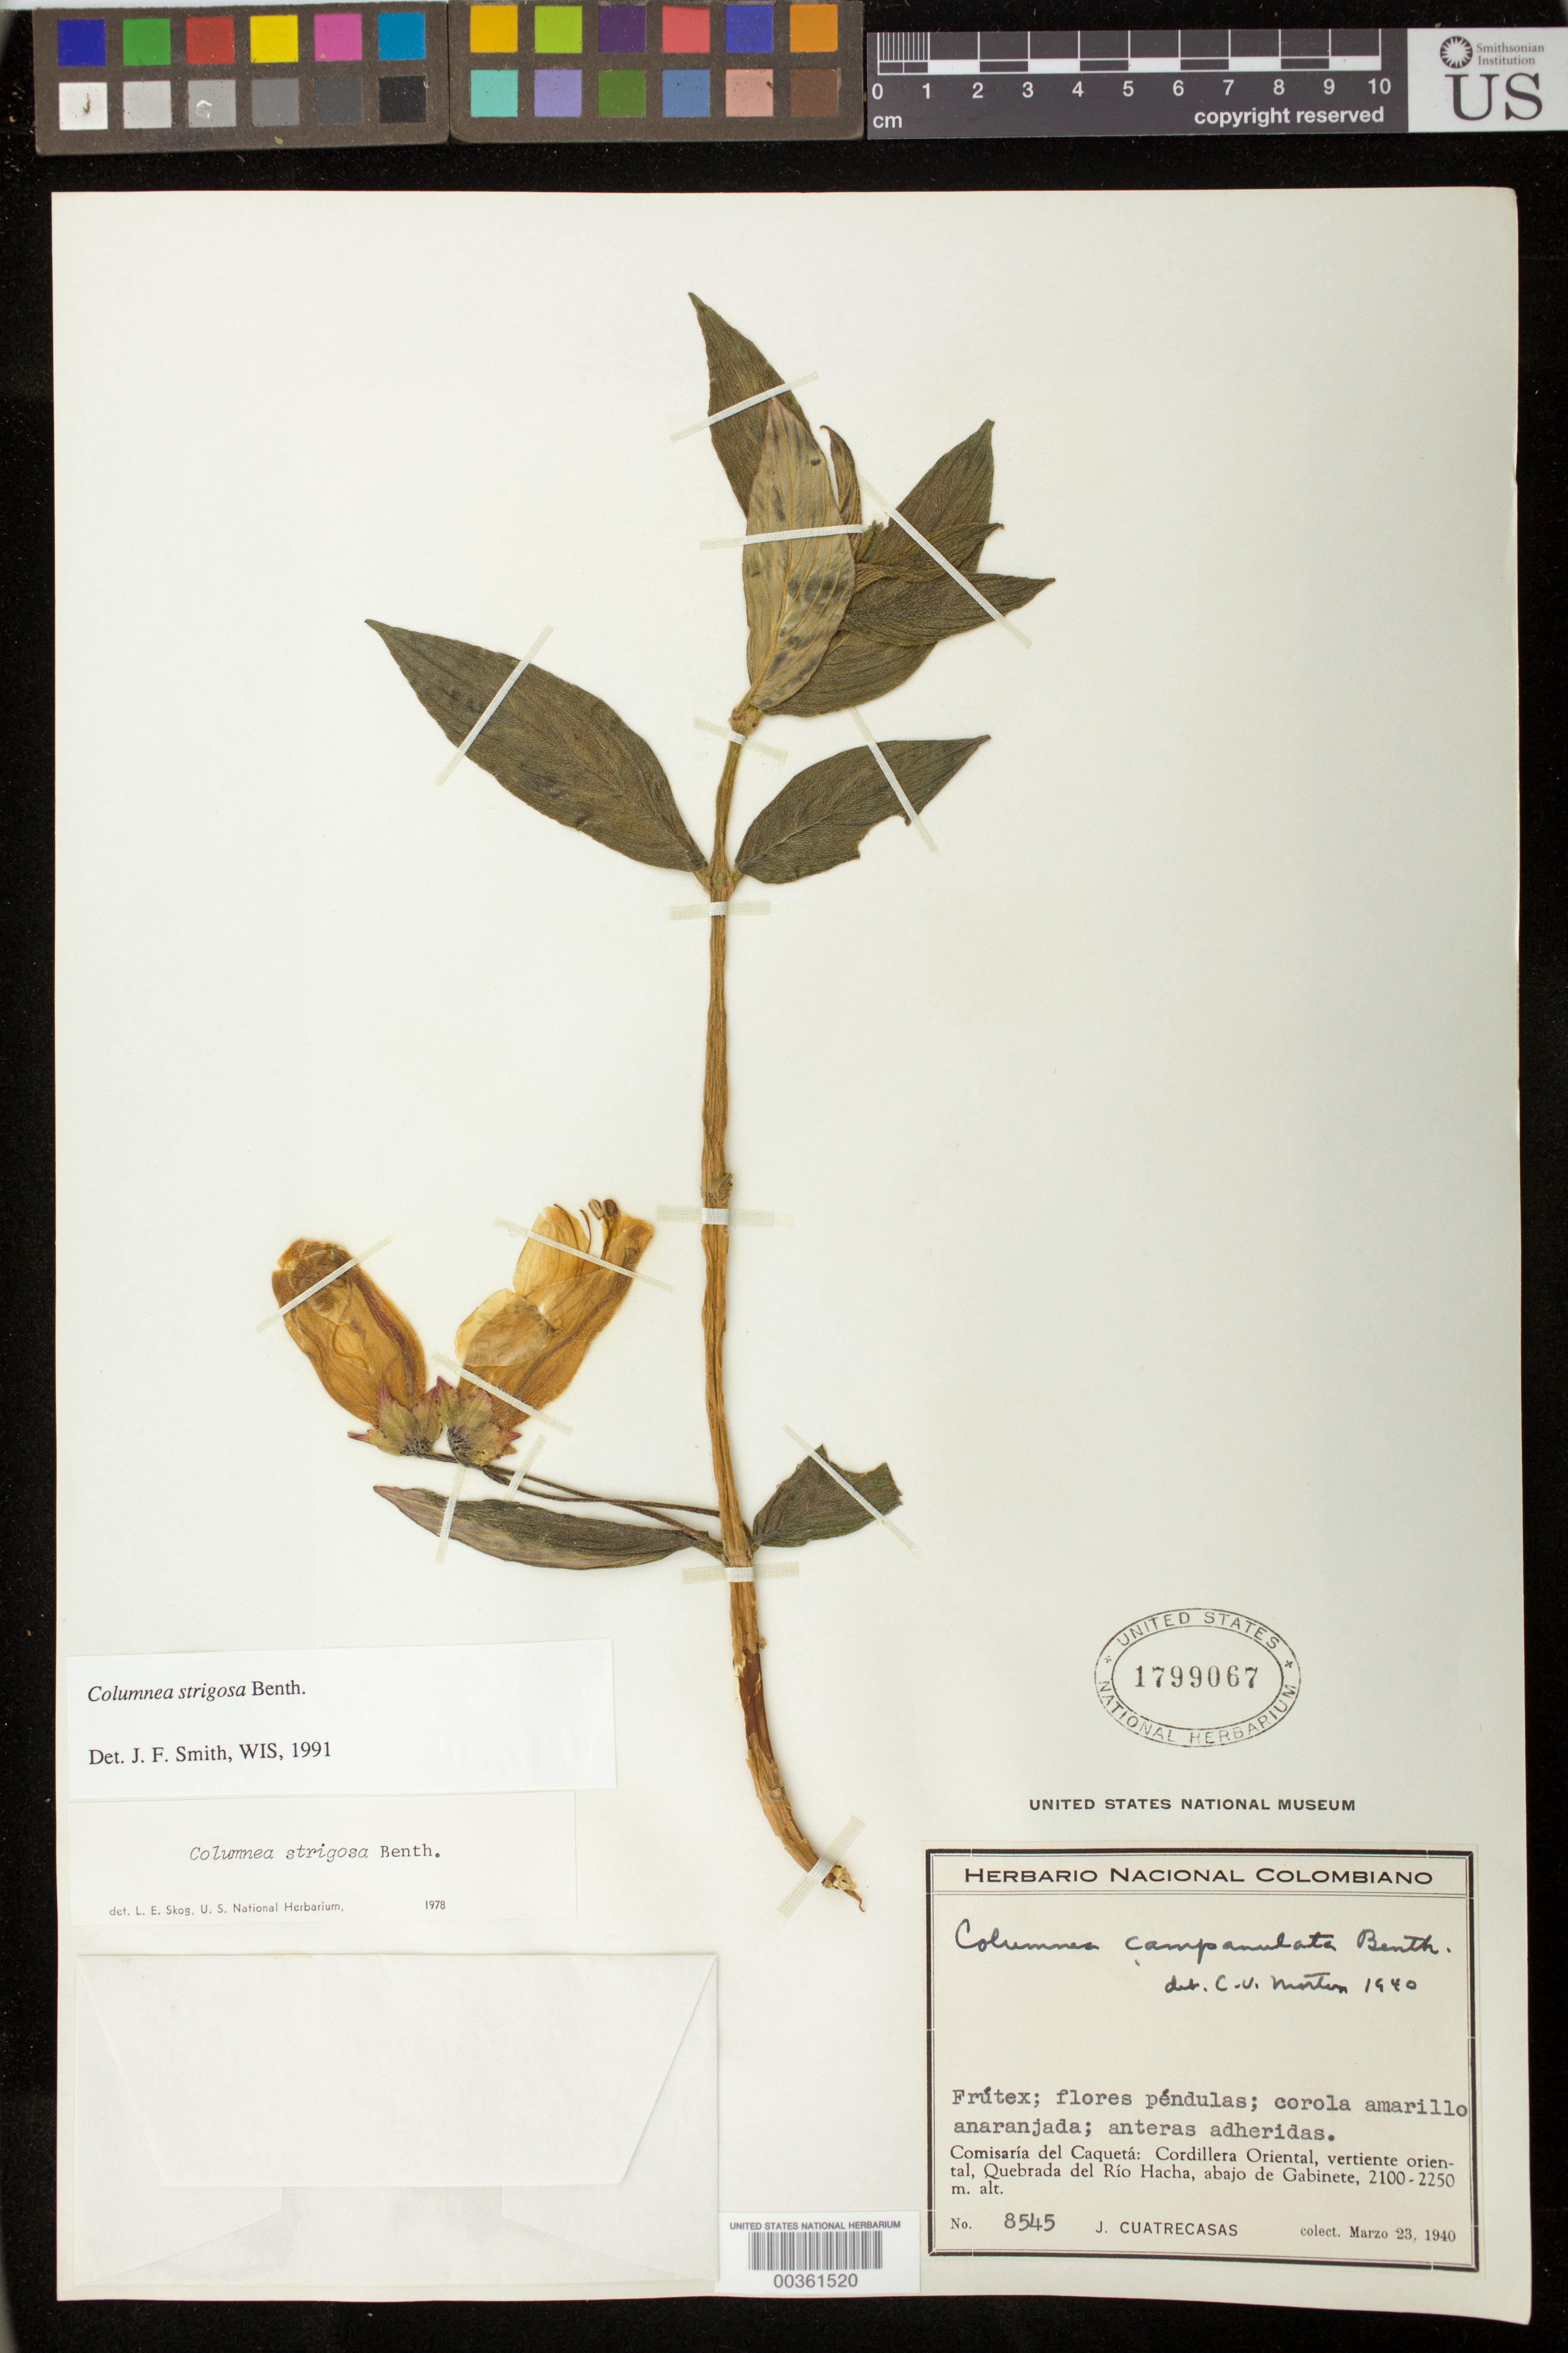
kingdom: Plantae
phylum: Tracheophyta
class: Magnoliopsida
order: Lamiales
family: Gesneriaceae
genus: Columnea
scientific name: Columnea strigosa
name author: Benth.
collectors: J. Cuatrecasas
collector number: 8545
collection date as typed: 23 Mar 1940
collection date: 1940-03-23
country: Colombia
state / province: Caquetá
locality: Cordillera Oriental, vertiente oriental, Quebrada del Rio Hacha, abajo de Gabinete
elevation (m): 2100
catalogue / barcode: US 1799067